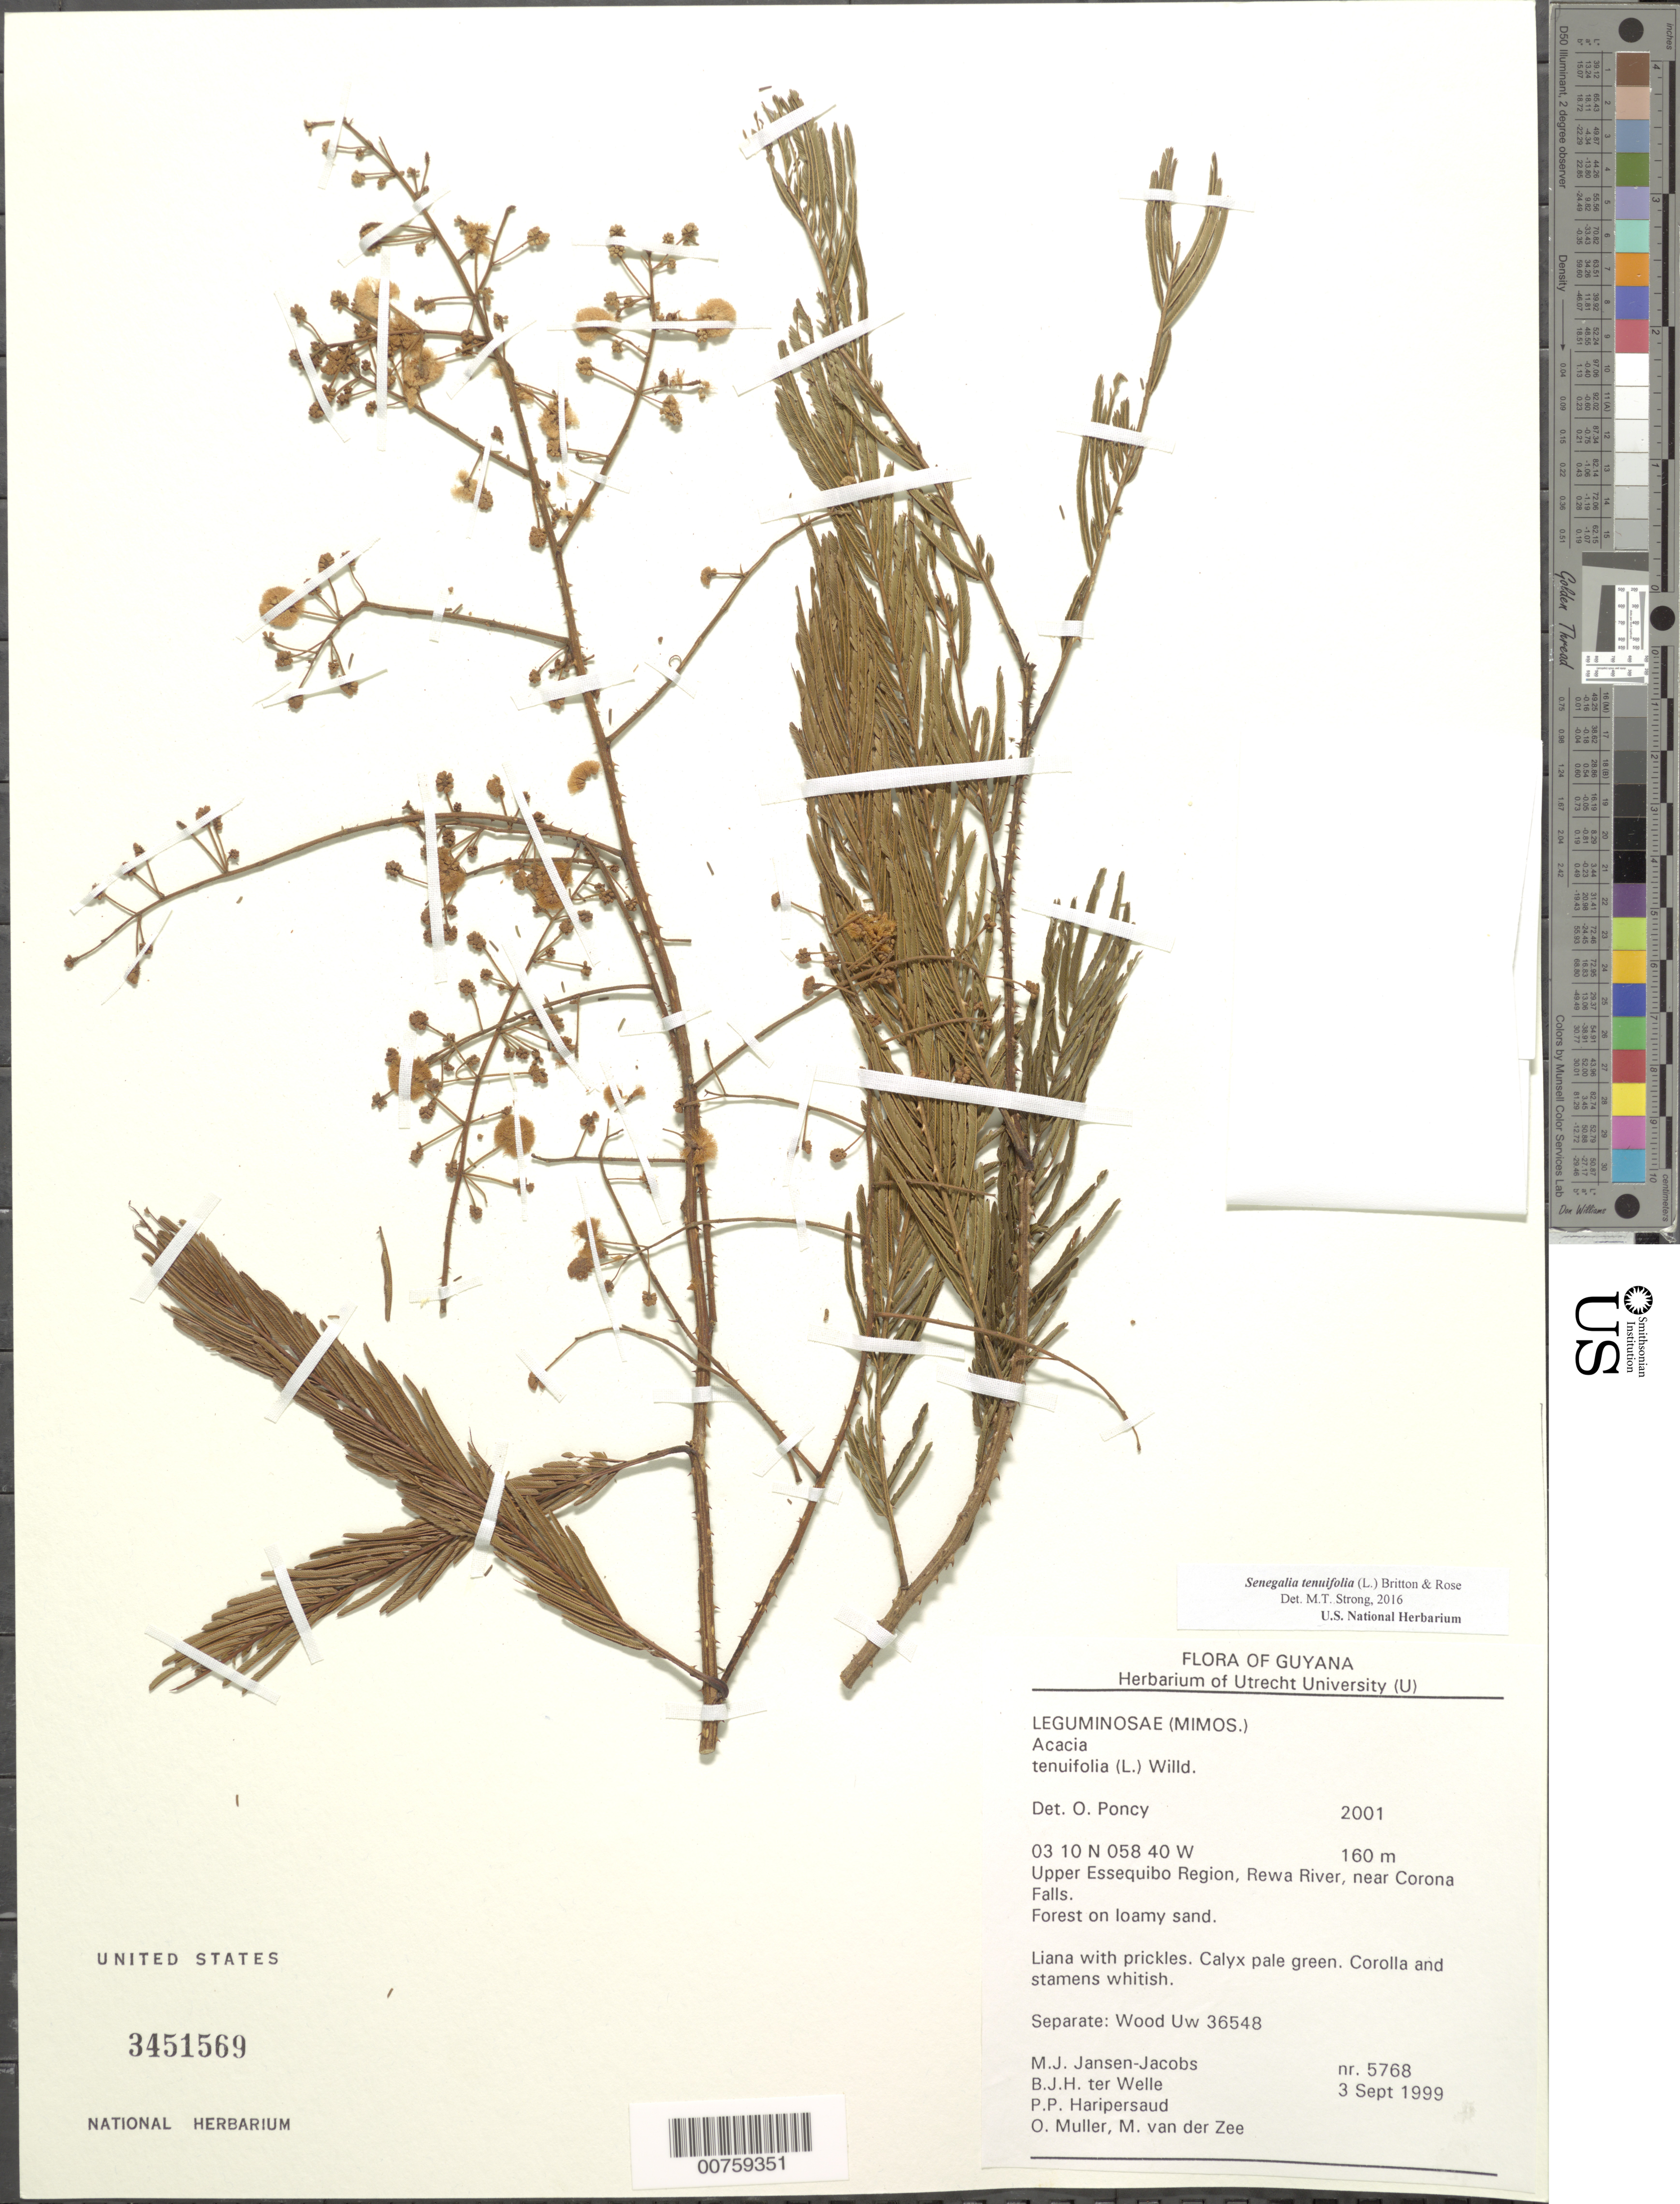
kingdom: Plantae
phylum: Tracheophyta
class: Magnoliopsida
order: Fabales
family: Fabaceae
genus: Senegalia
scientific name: Senegalia tenuifolia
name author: (L.) Britton & Rose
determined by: Strong, M. T., (US), Smithsonian Institution - National Museum of Natural History (UNITED STATES)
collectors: M. J. Jansen-Jacobs, B. Welle, P. Haripersaud, O. Muller & M. van der Zee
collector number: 5768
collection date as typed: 3-Sep-99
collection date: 1999-09-03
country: Guyana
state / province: U. Takutu-U. Essequibo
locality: Rewa River, near Corona Falls, Upper Essequibo Region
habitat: Forest on loamy sand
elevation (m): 160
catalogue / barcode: US 3451569